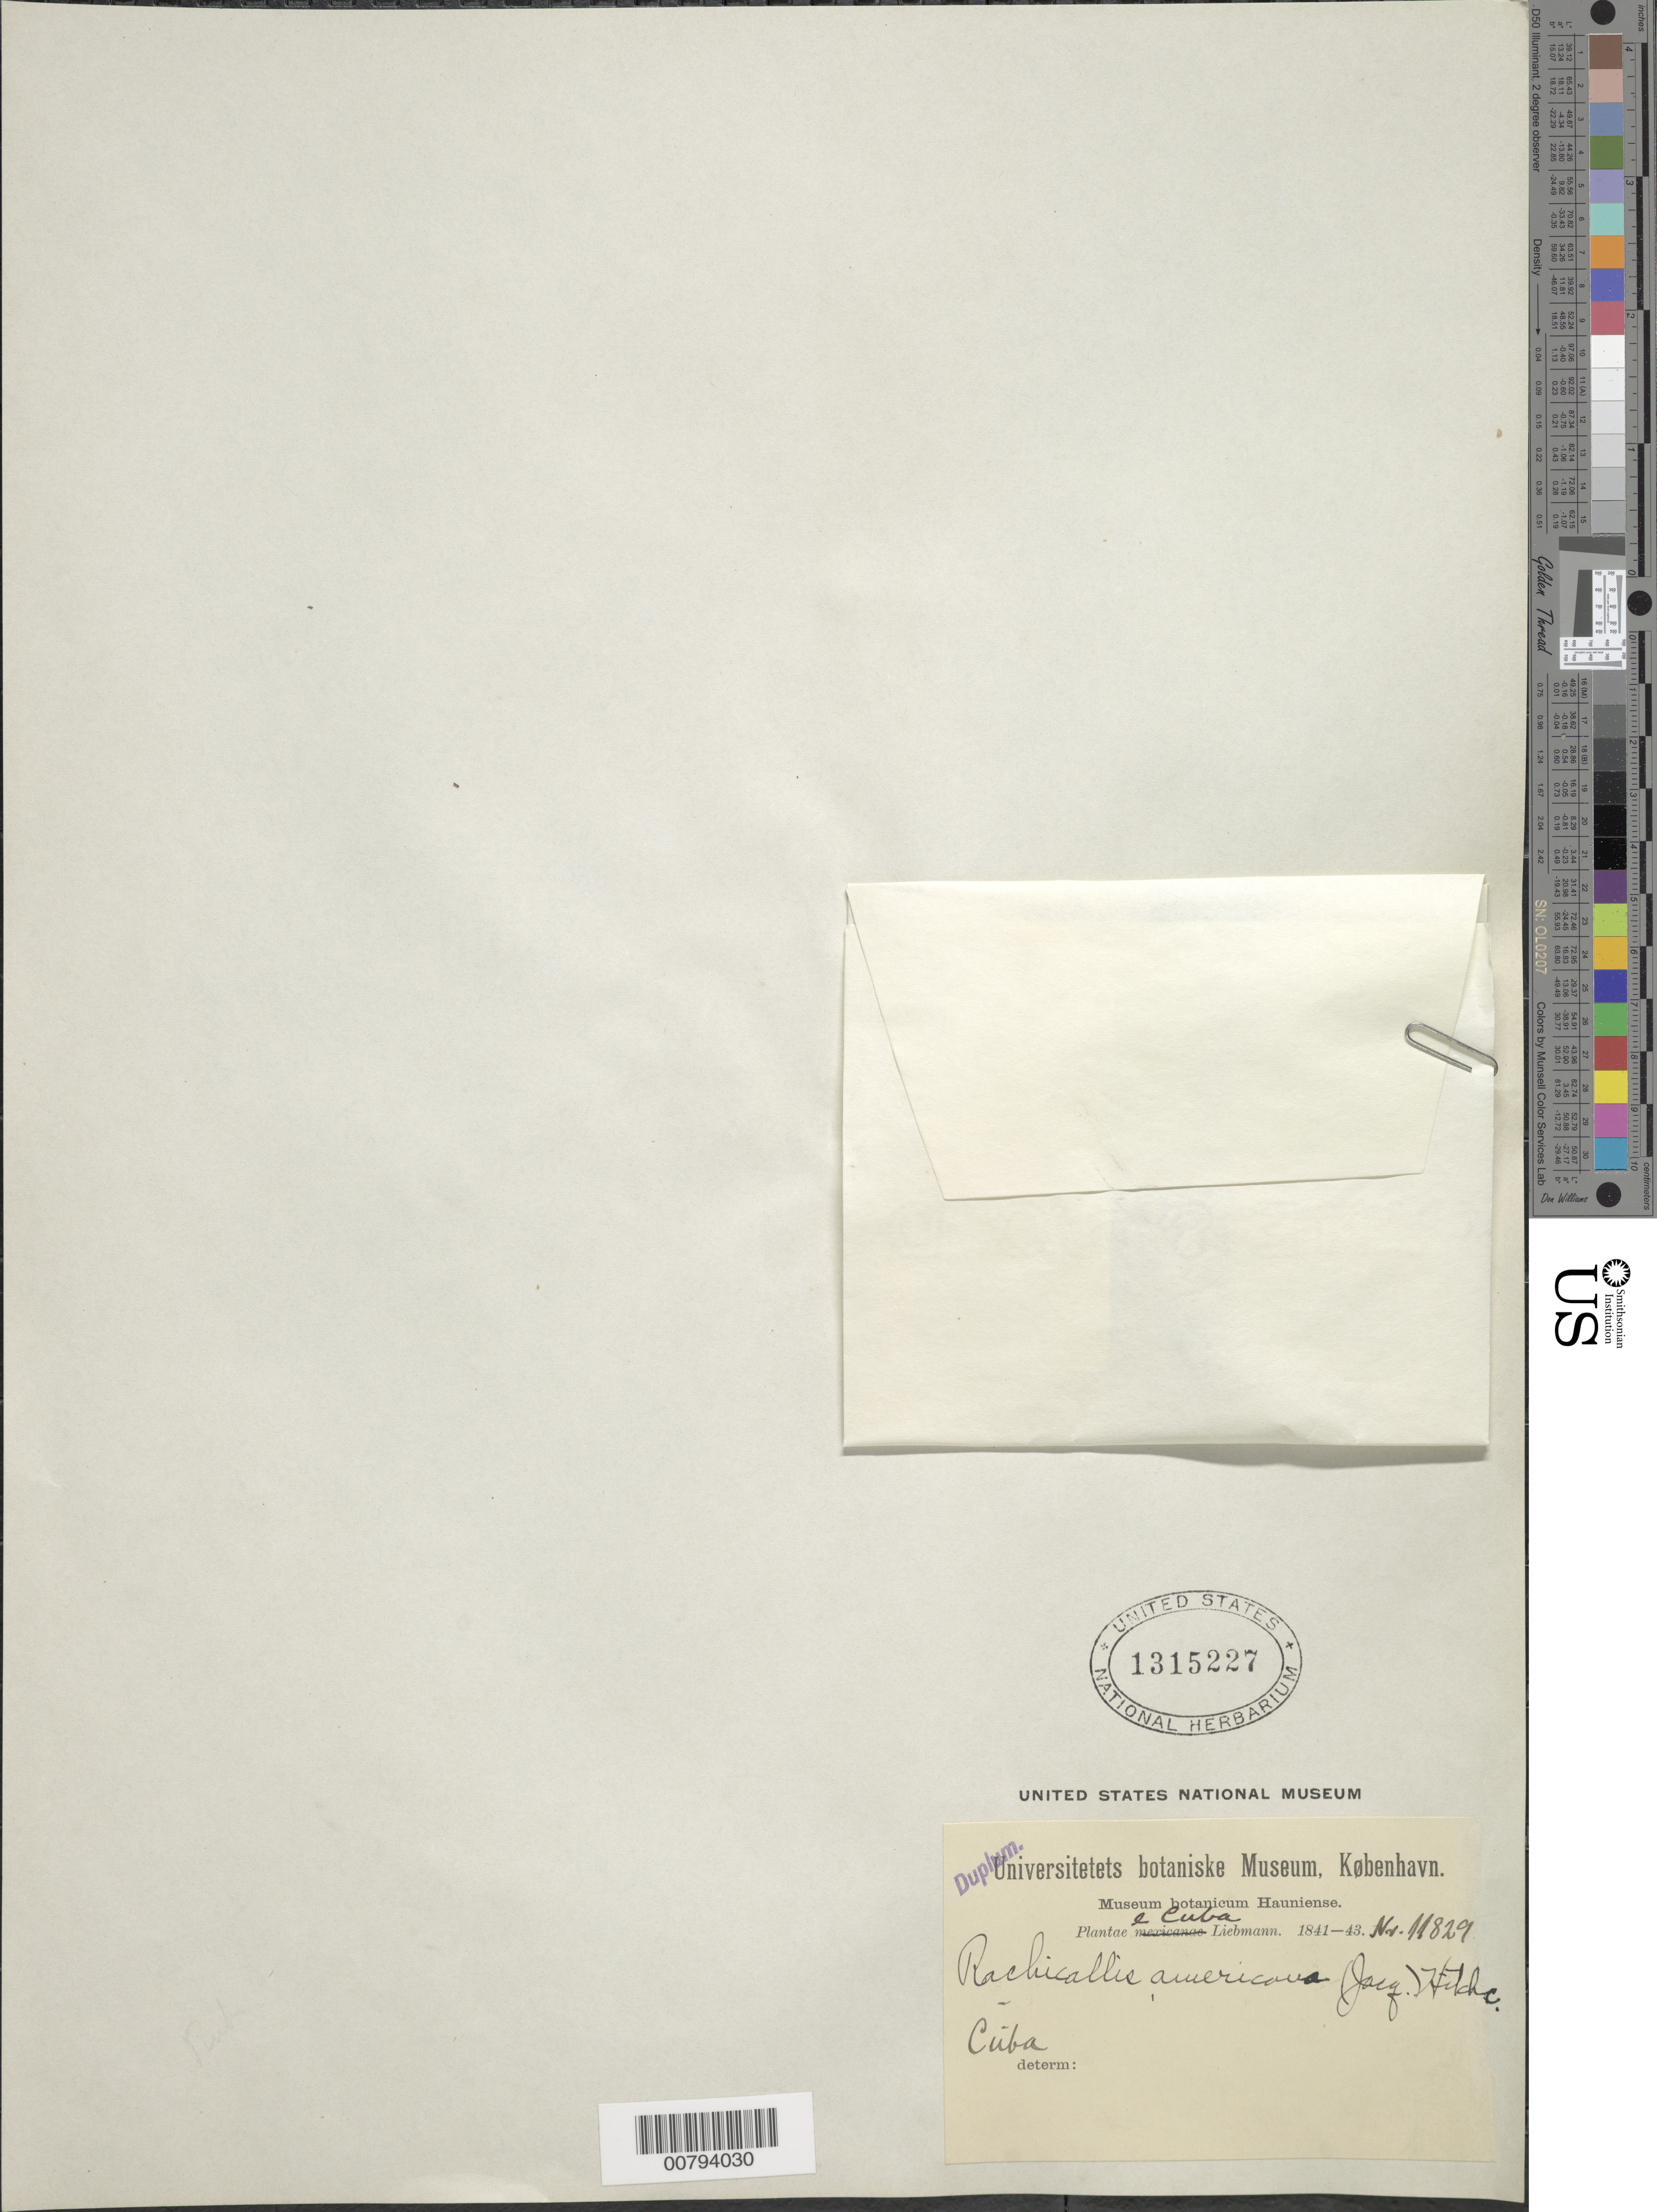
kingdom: Plantae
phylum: Tracheophyta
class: Magnoliopsida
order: Gentianales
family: Rubiaceae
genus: Rachicallis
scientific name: Rachicallis americana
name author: (Jacq.) Hitchc.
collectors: F. M. Liebmann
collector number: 44829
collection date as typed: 1841 to -- --- 1843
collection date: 1841/1843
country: Cuba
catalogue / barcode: US 1315227